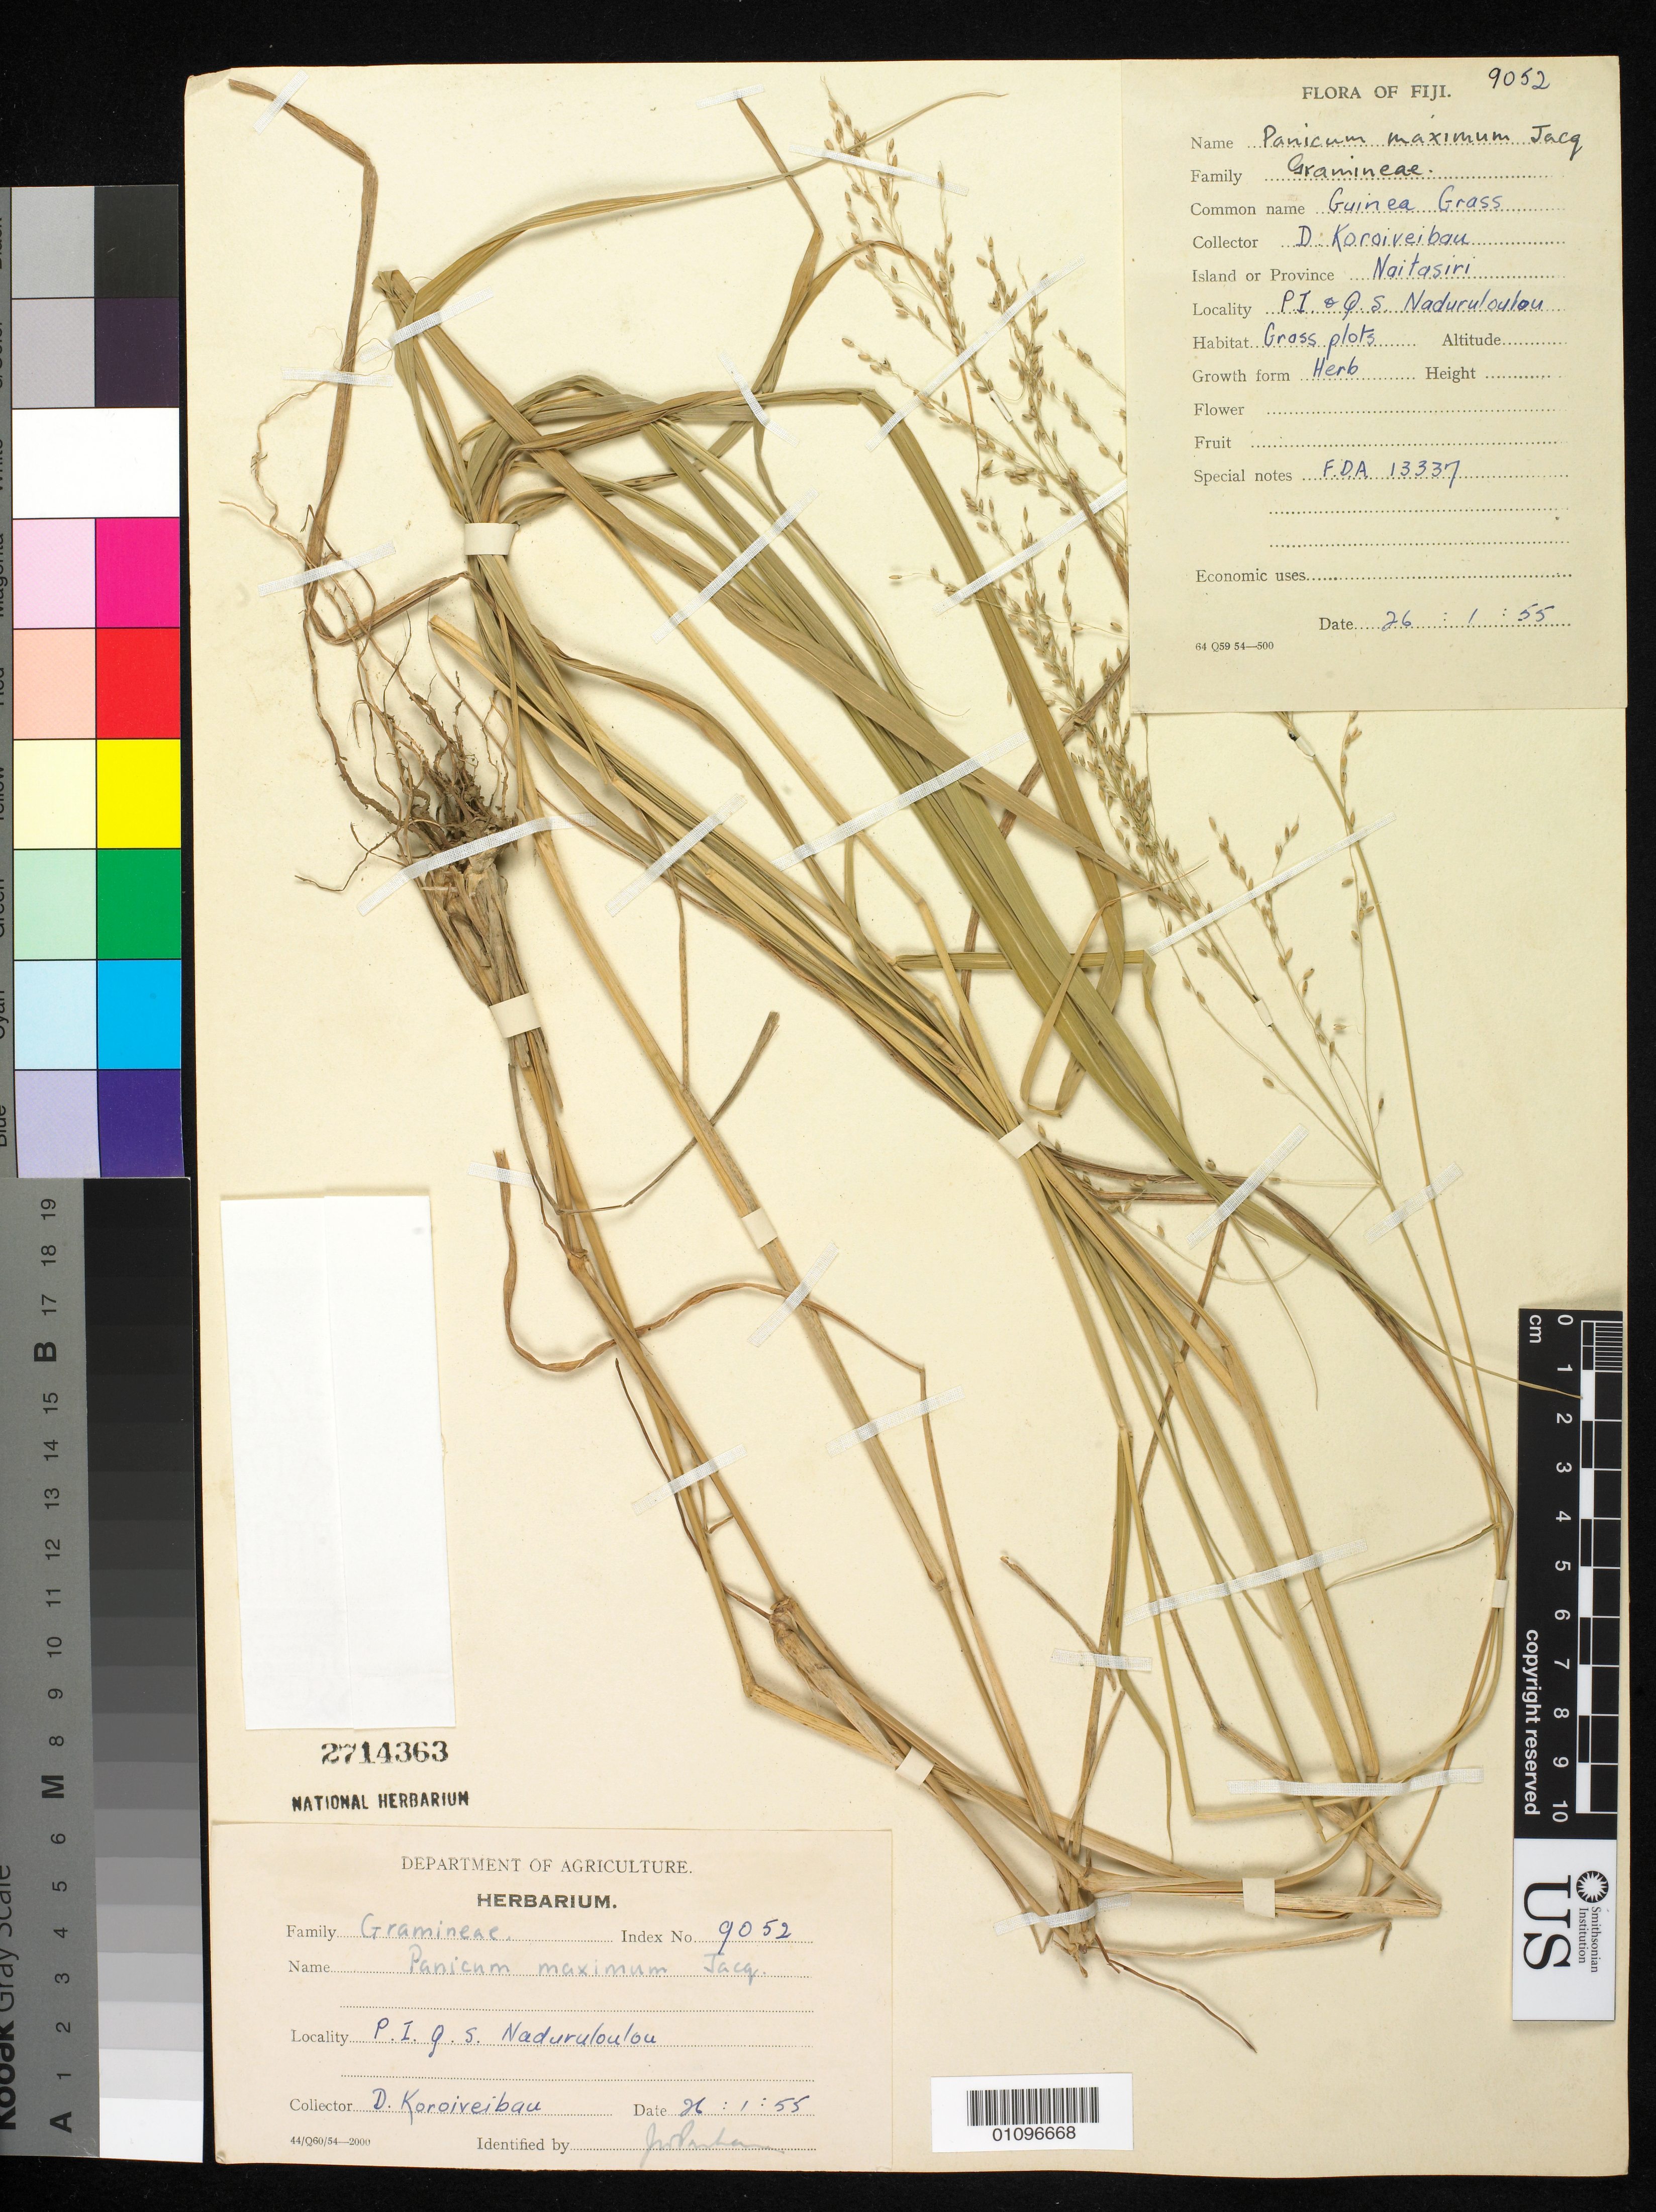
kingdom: Plantae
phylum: Tracheophyta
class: Liliopsida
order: Poales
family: Poaceae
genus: Panicum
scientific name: Panicum maximum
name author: Jacq.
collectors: D. Koroiveibau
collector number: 9052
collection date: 1955-01-26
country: Fiji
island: Viti Levu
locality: Naitasiri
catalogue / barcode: US 2714363